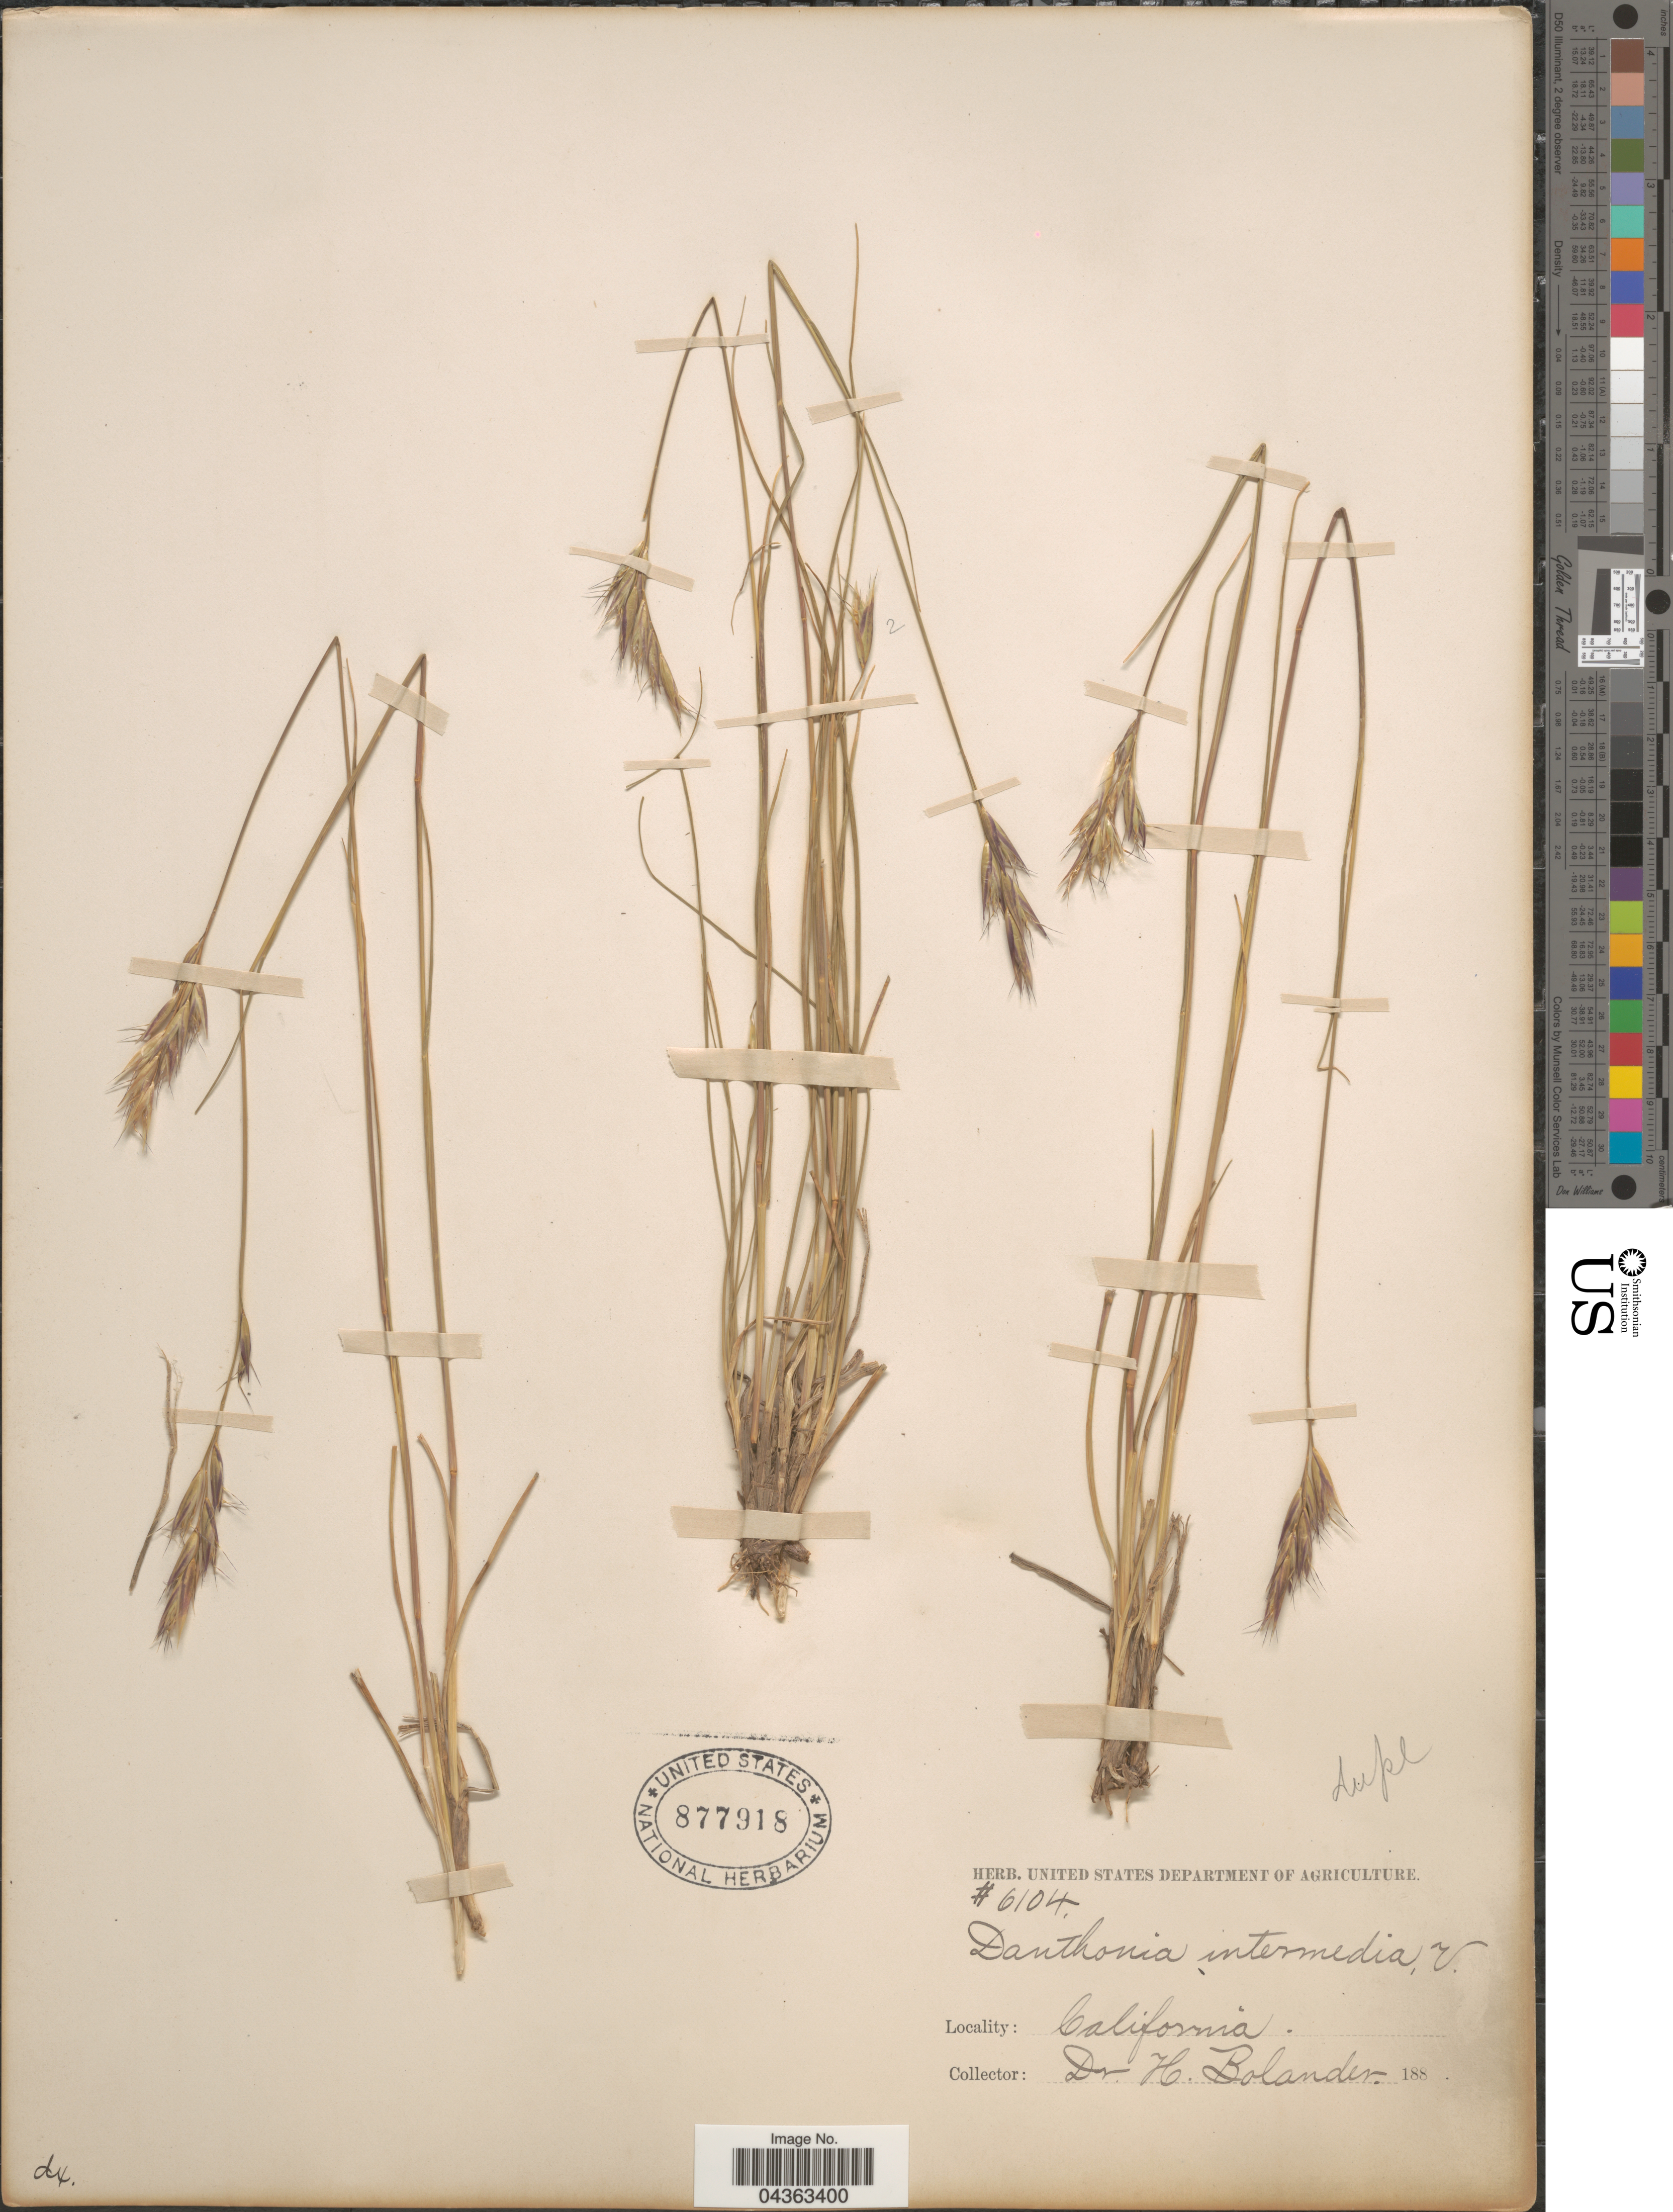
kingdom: Plantae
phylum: Tracheophyta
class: Liliopsida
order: Poales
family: Poaceae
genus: Danthonia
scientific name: Danthonia intermedia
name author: Vasey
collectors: H. Bolander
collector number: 6104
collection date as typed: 188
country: United States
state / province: California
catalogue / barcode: US 877918